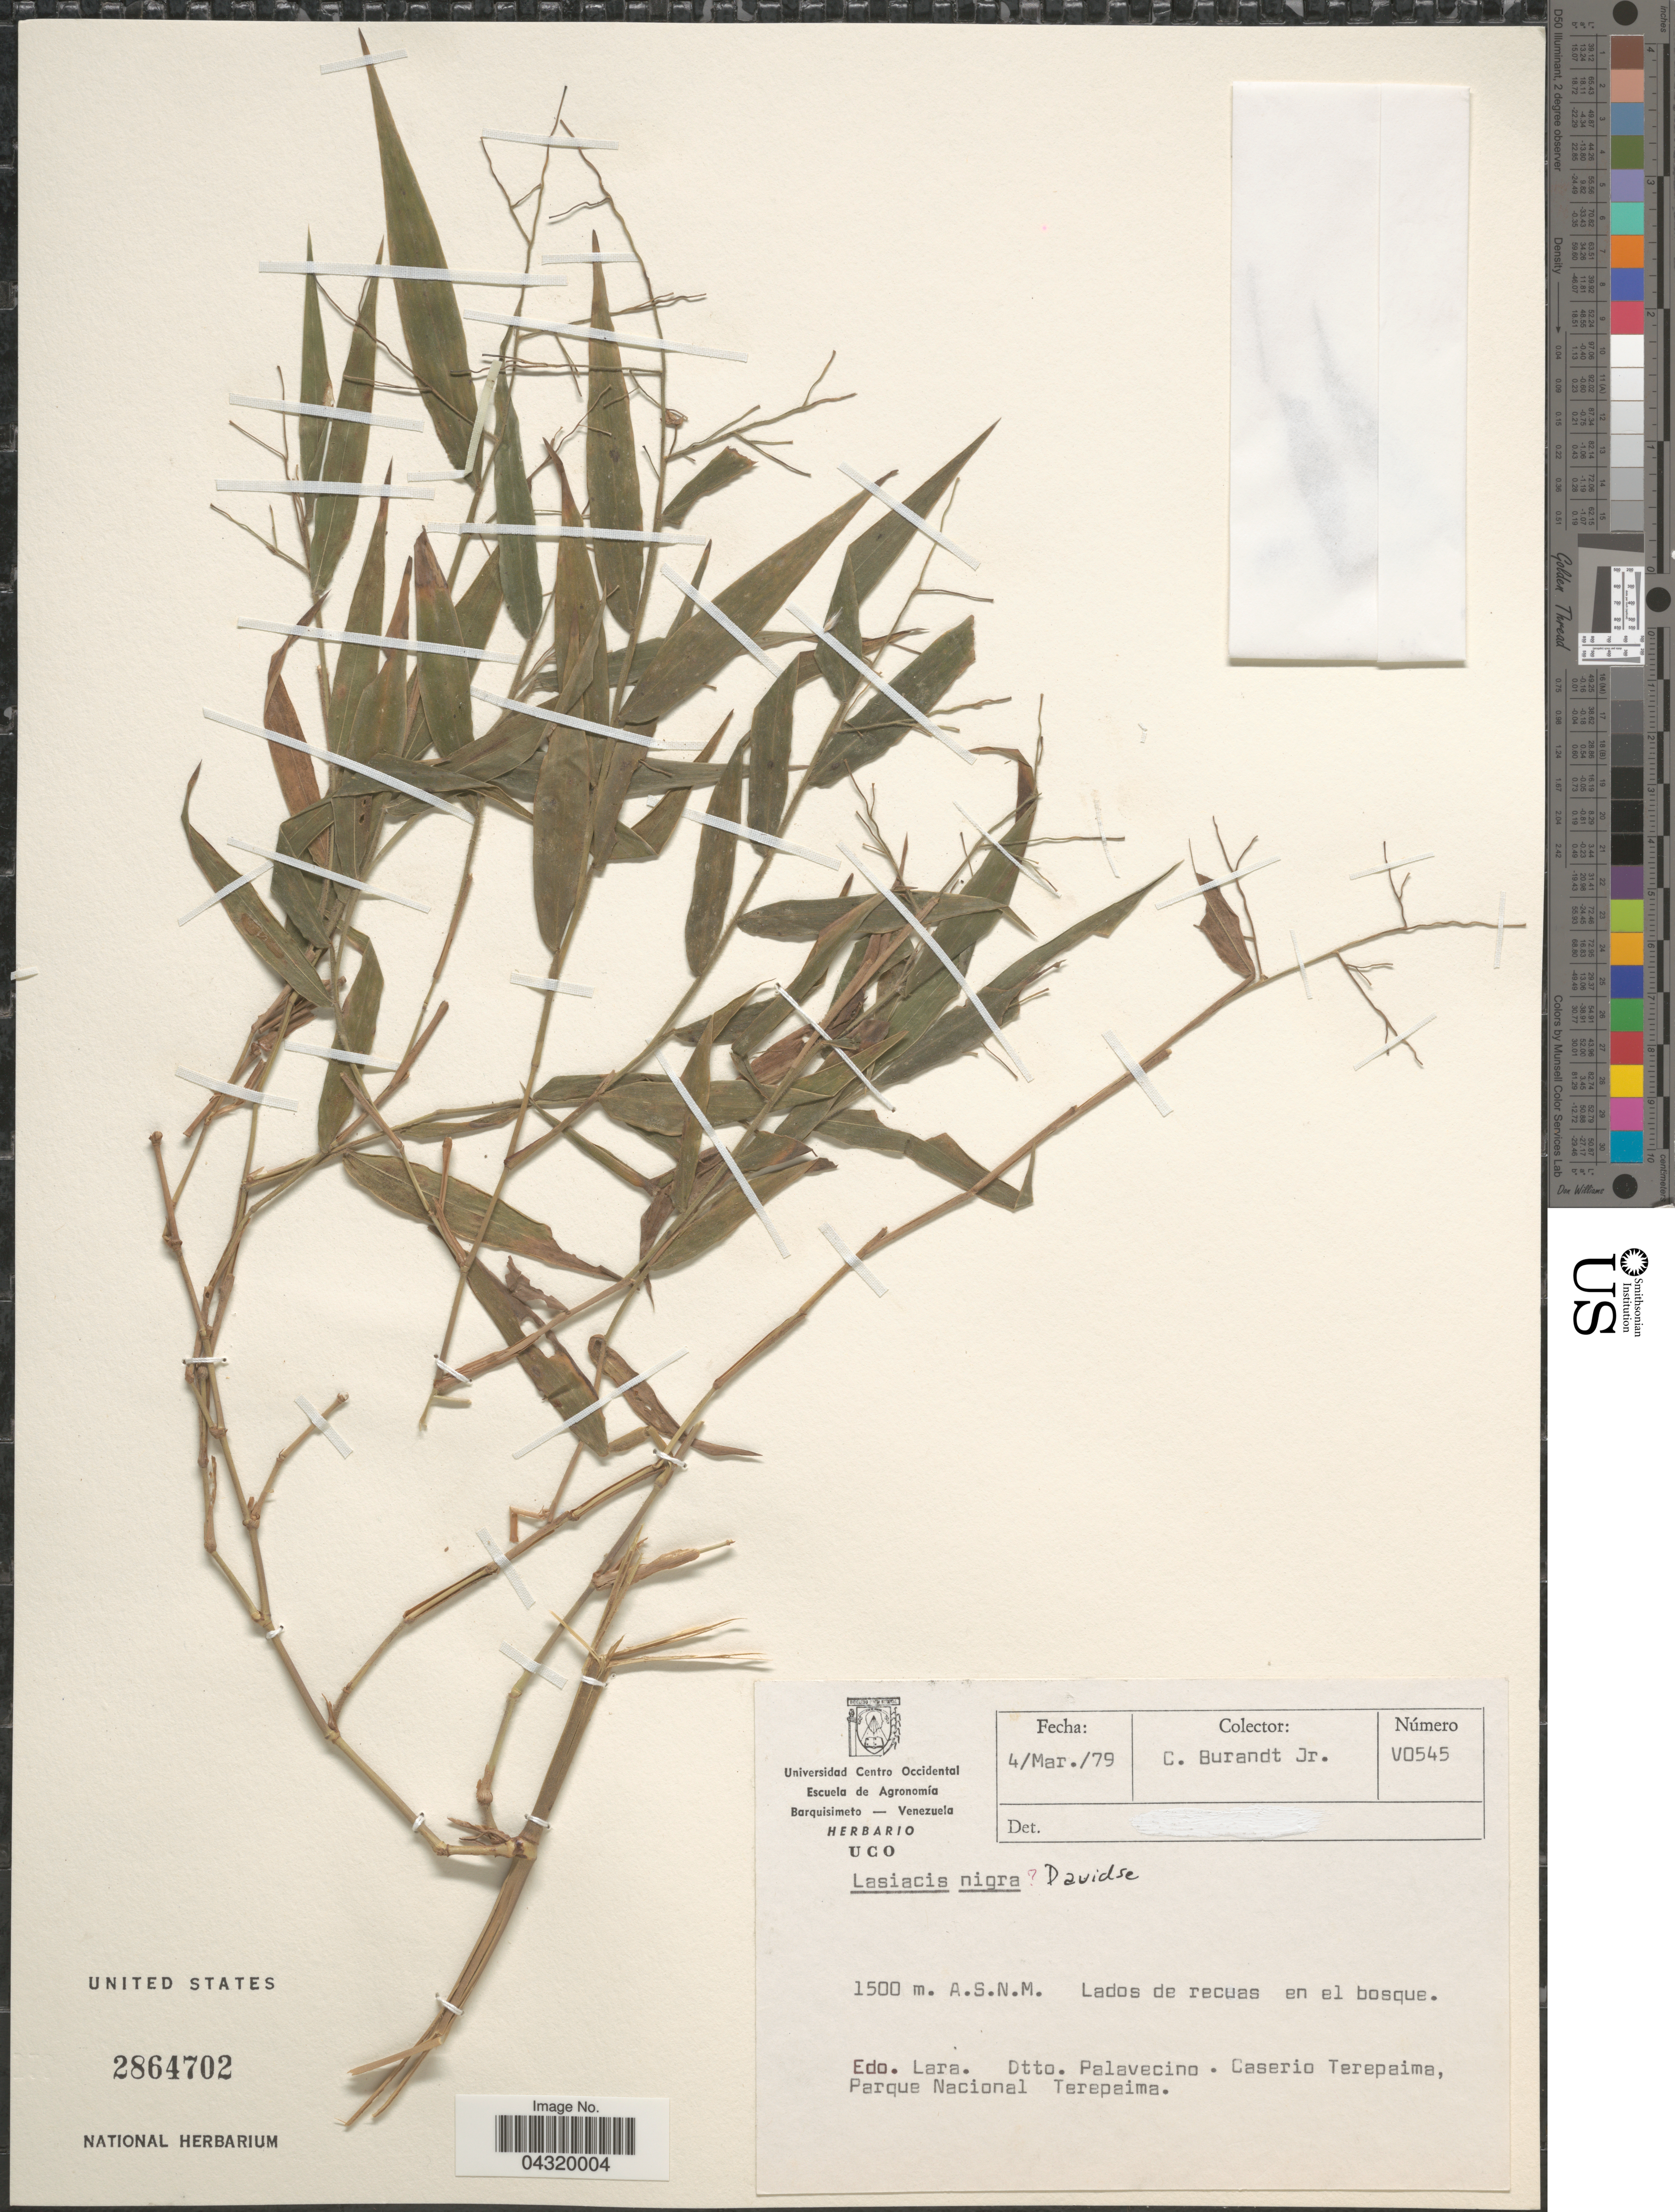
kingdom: Plantae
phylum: Tracheophyta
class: Liliopsida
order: Poales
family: Poaceae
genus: Lasiacis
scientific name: Lasiacis nigra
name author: Davidse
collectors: C. Burandt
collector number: V0545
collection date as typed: Transcribed d/m/y: 4/3/79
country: Venezuela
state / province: Lara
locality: Dtto. Palavecino. Caserio Terepaima, Parque Nacional Terepaima.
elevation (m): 1500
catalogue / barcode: US 2864702